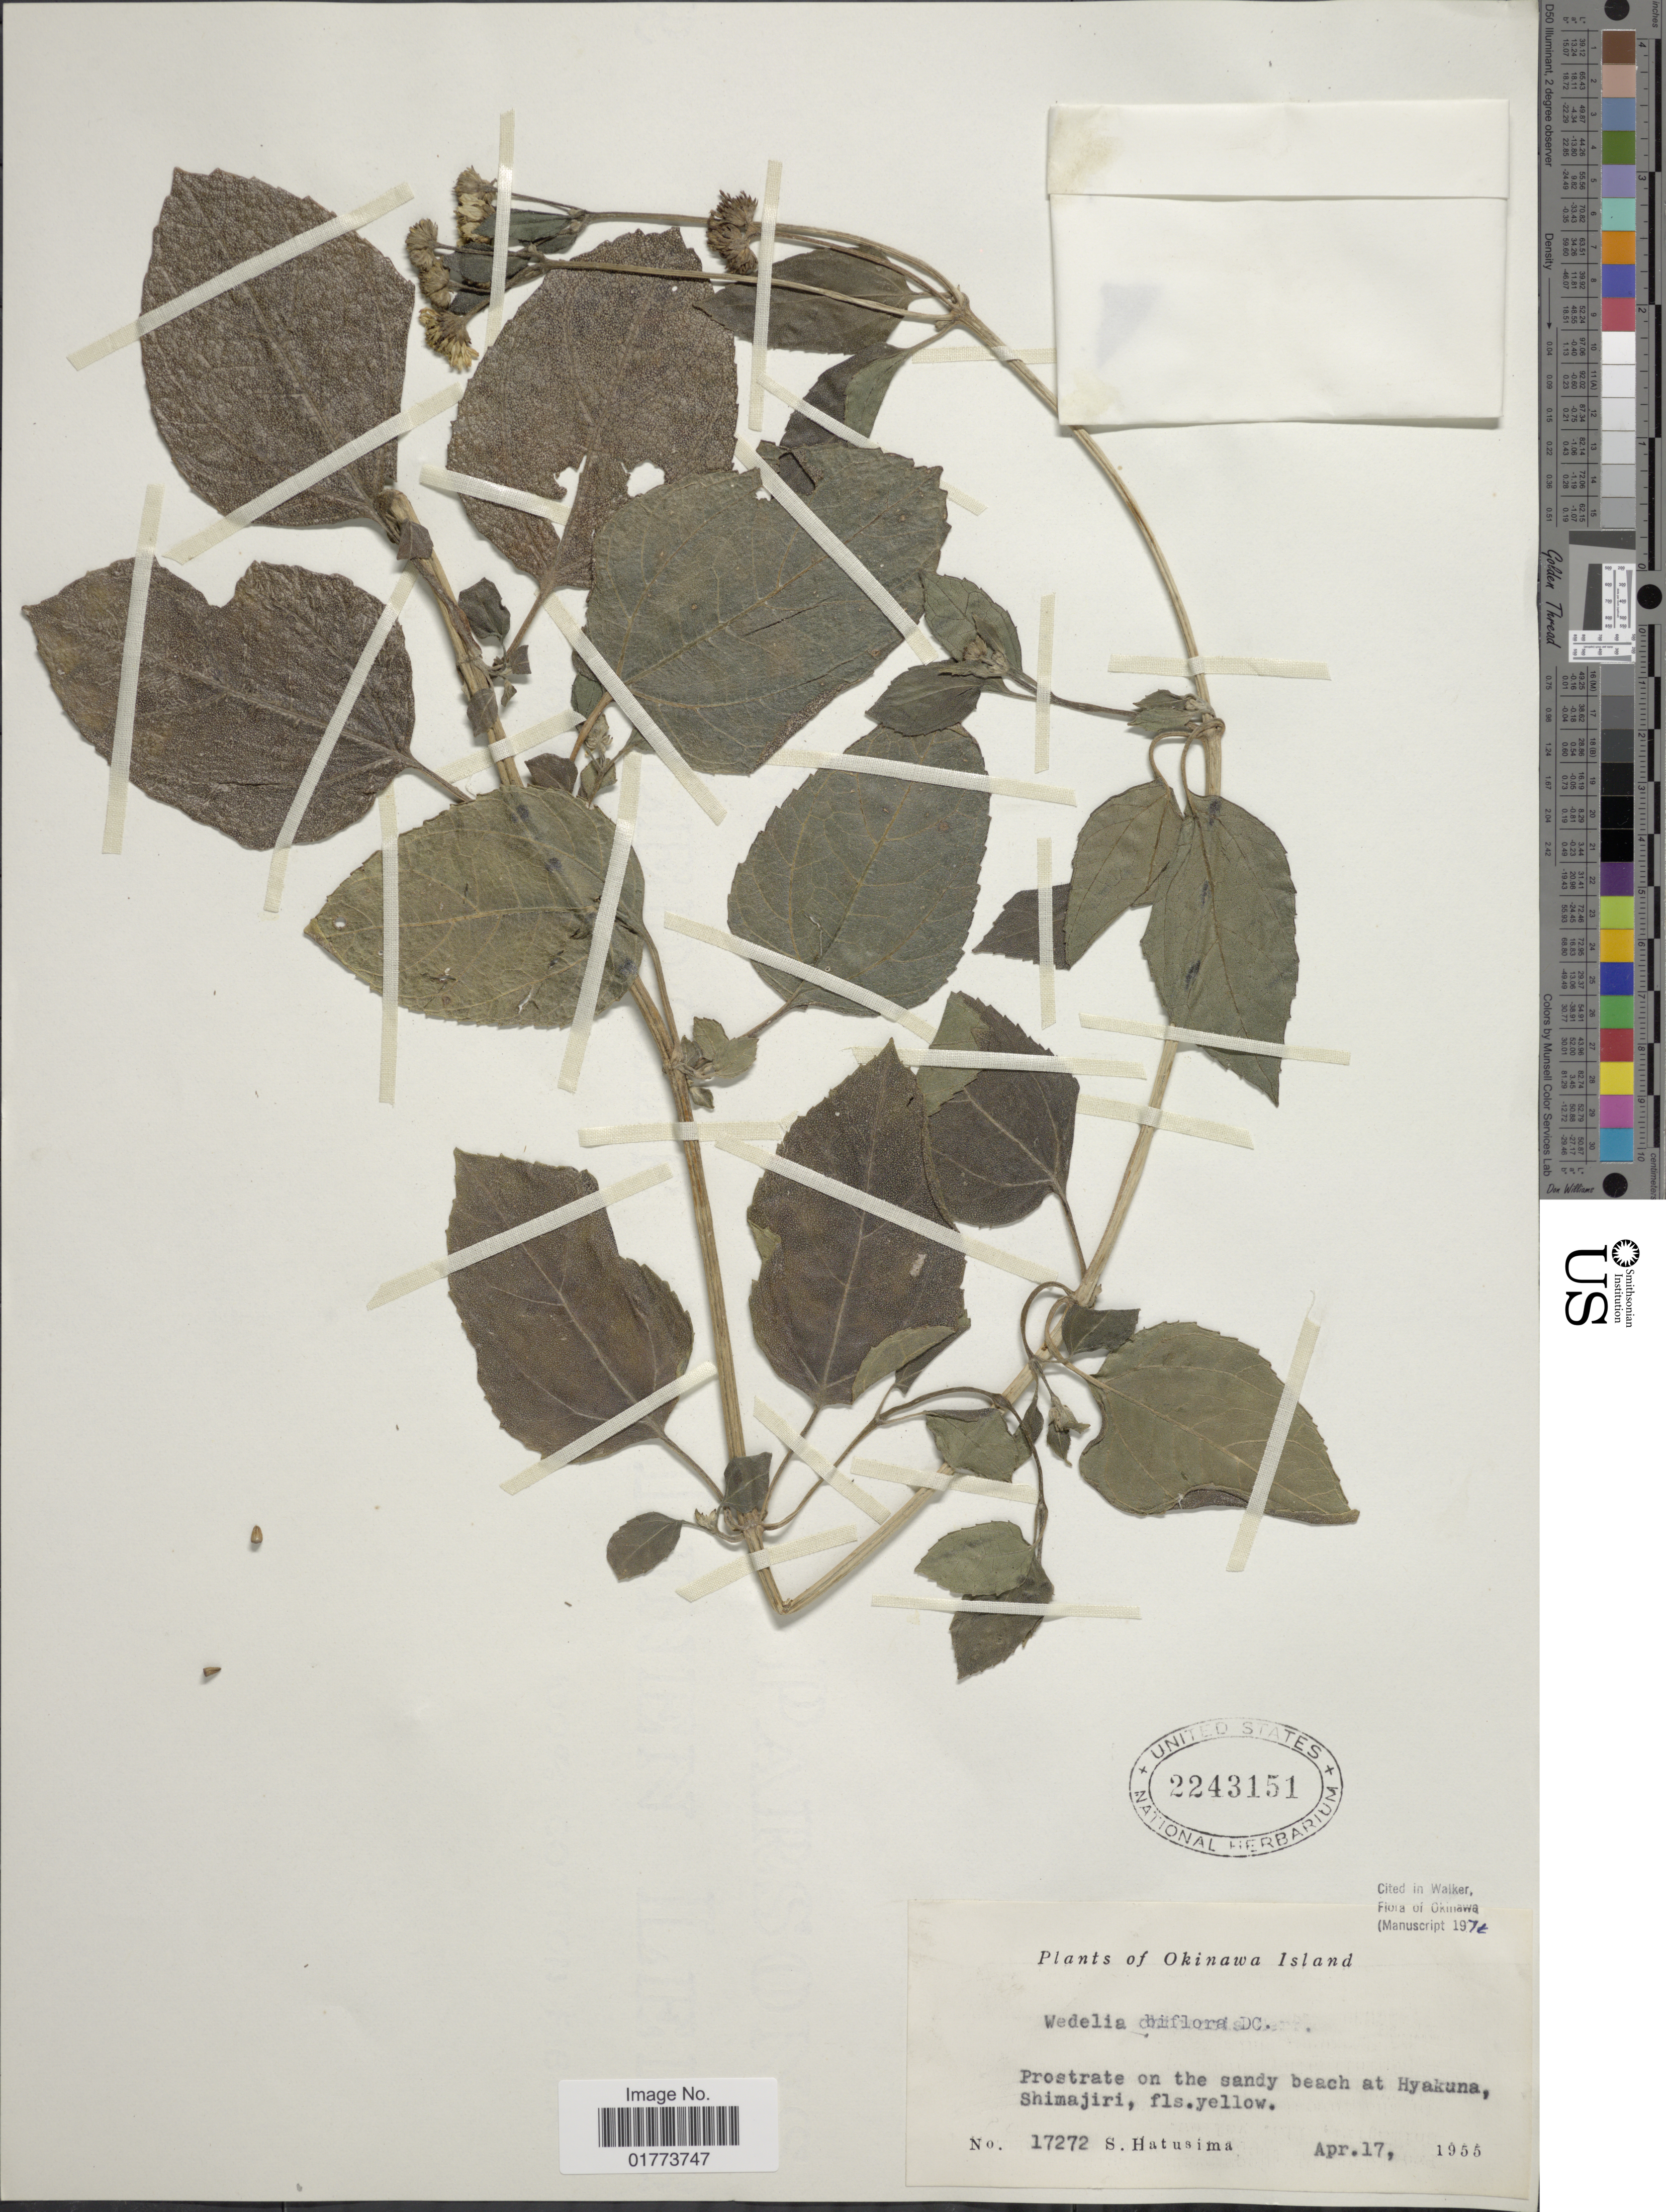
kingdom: Plantae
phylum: Tracheophyta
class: Magnoliopsida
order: Asterales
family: Asteraceae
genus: Wollastonia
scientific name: Wollastonia biflora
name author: (L.) DC.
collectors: S. Hatusima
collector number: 17272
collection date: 1955-04-17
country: Japan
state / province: Okinawa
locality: Okinawa Island. Prostrate on the sandy beach at Hyakuna, Shimajiri,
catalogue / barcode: US 2243151